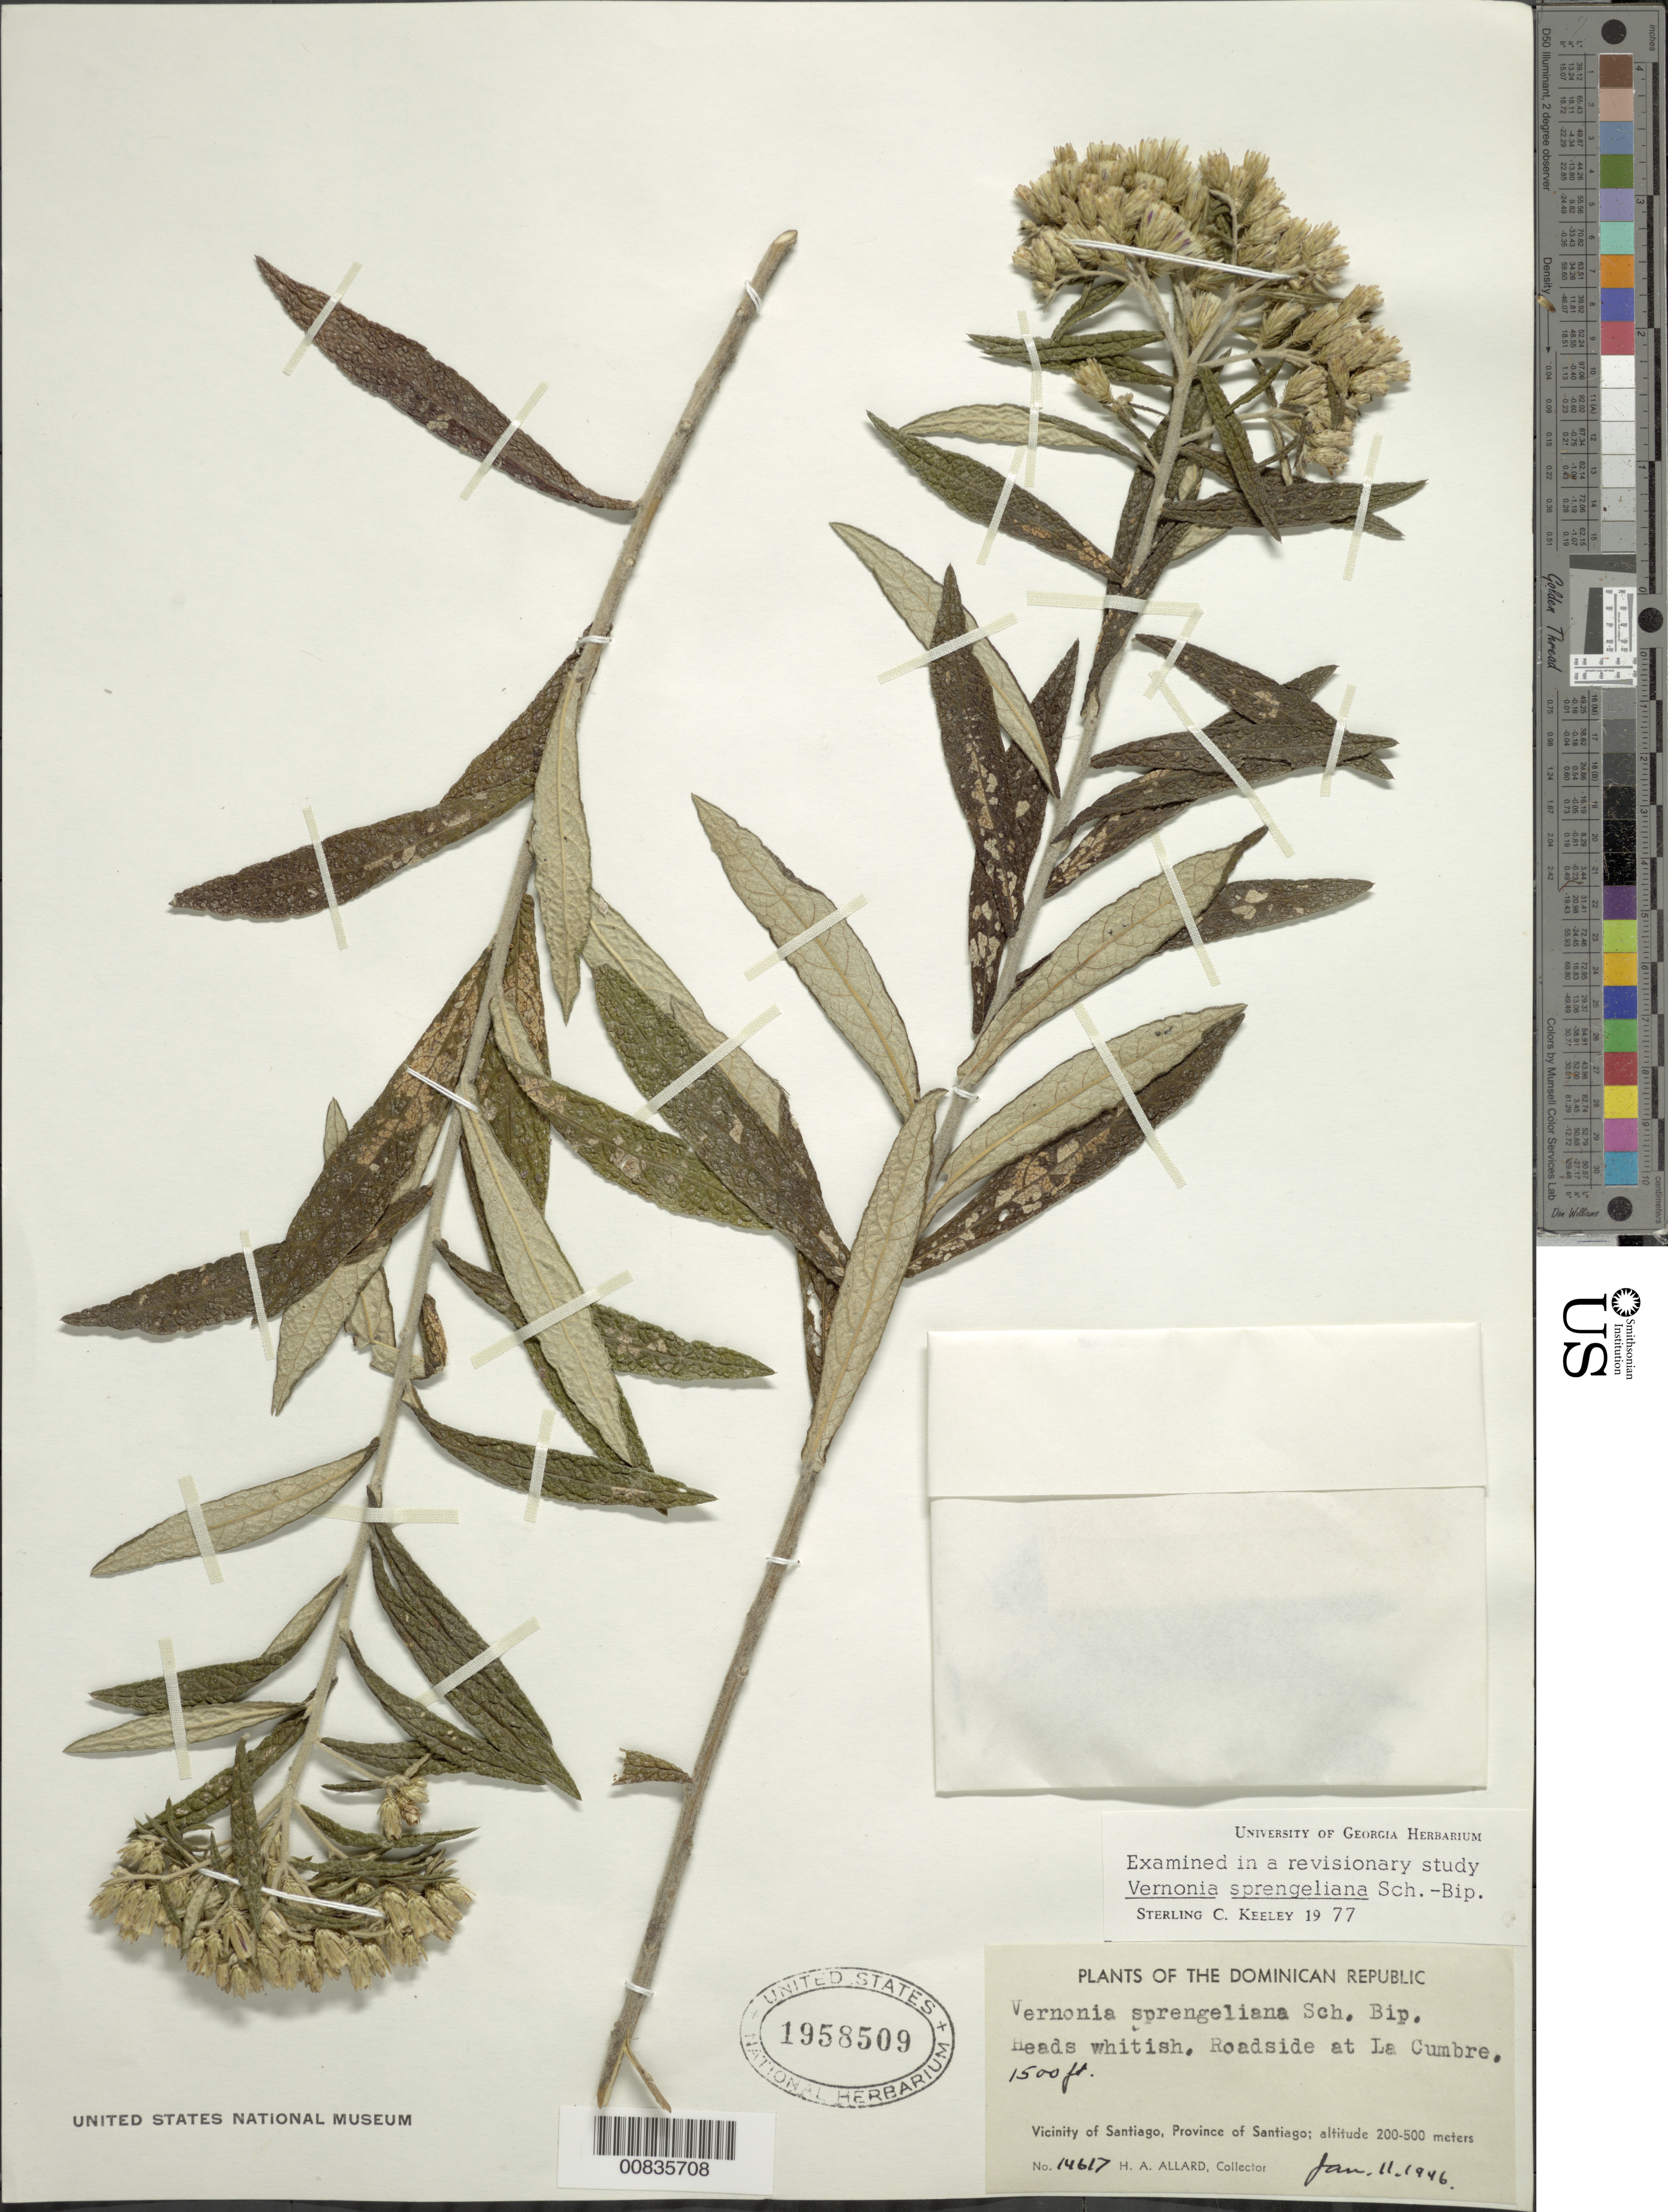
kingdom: Plantae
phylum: Tracheophyta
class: Magnoliopsida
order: Asterales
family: Asteraceae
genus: Lepidaploa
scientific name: Lepidaploa sprengeliana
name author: (Sch. Bip.) H. Rob.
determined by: Keeley, S. C.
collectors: H. A. Allard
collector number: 14617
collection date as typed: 11 Jan 1946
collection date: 1946-01-11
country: Dominican Republic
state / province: Santiago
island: Hispaniola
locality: Vicinity of Santiago, La Cumbre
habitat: Roadside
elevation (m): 457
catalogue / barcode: US 1958509